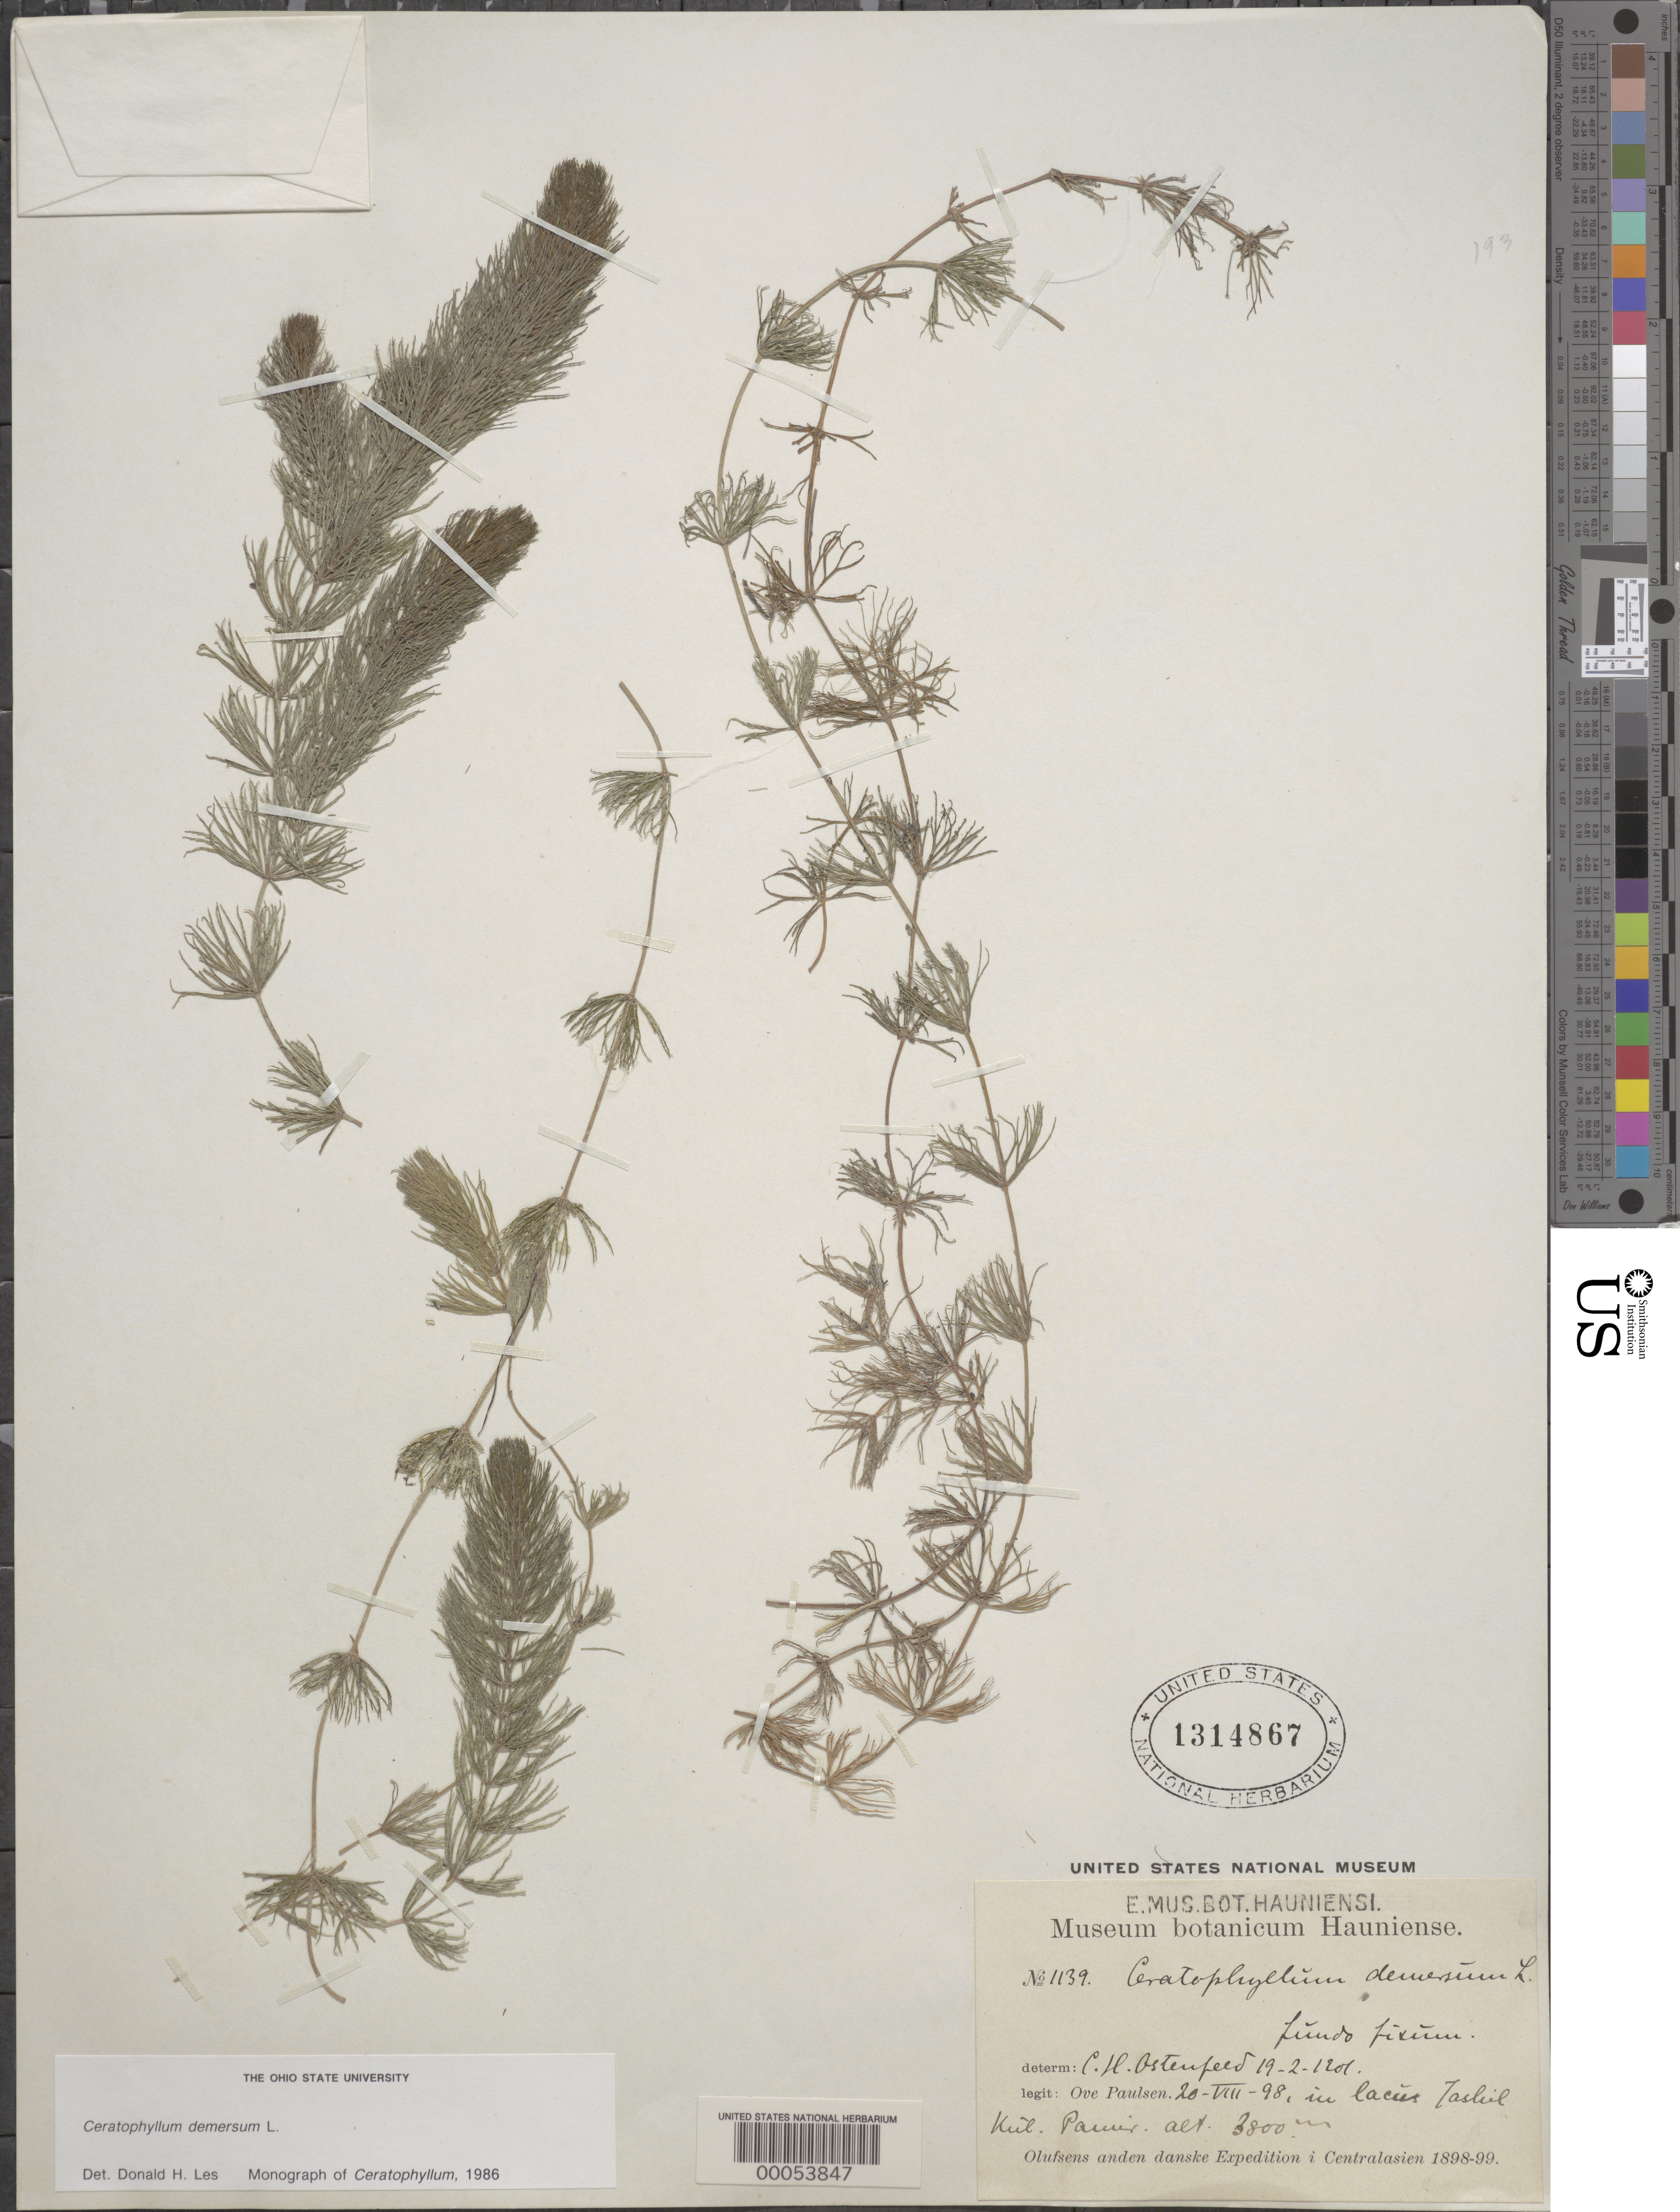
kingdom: Plantae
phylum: Tracheophyta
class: Magnoliopsida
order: Ceratophyllales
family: Ceratophyllaceae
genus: Ceratophyllum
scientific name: Ceratophyllum demersum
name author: L.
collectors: O. Paulsen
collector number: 1139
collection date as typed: Transcribed d/m/y: 20/8/98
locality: In lacus Tashil Kul. Pamer. [interpreted]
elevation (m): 3800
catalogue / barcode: US 1314867